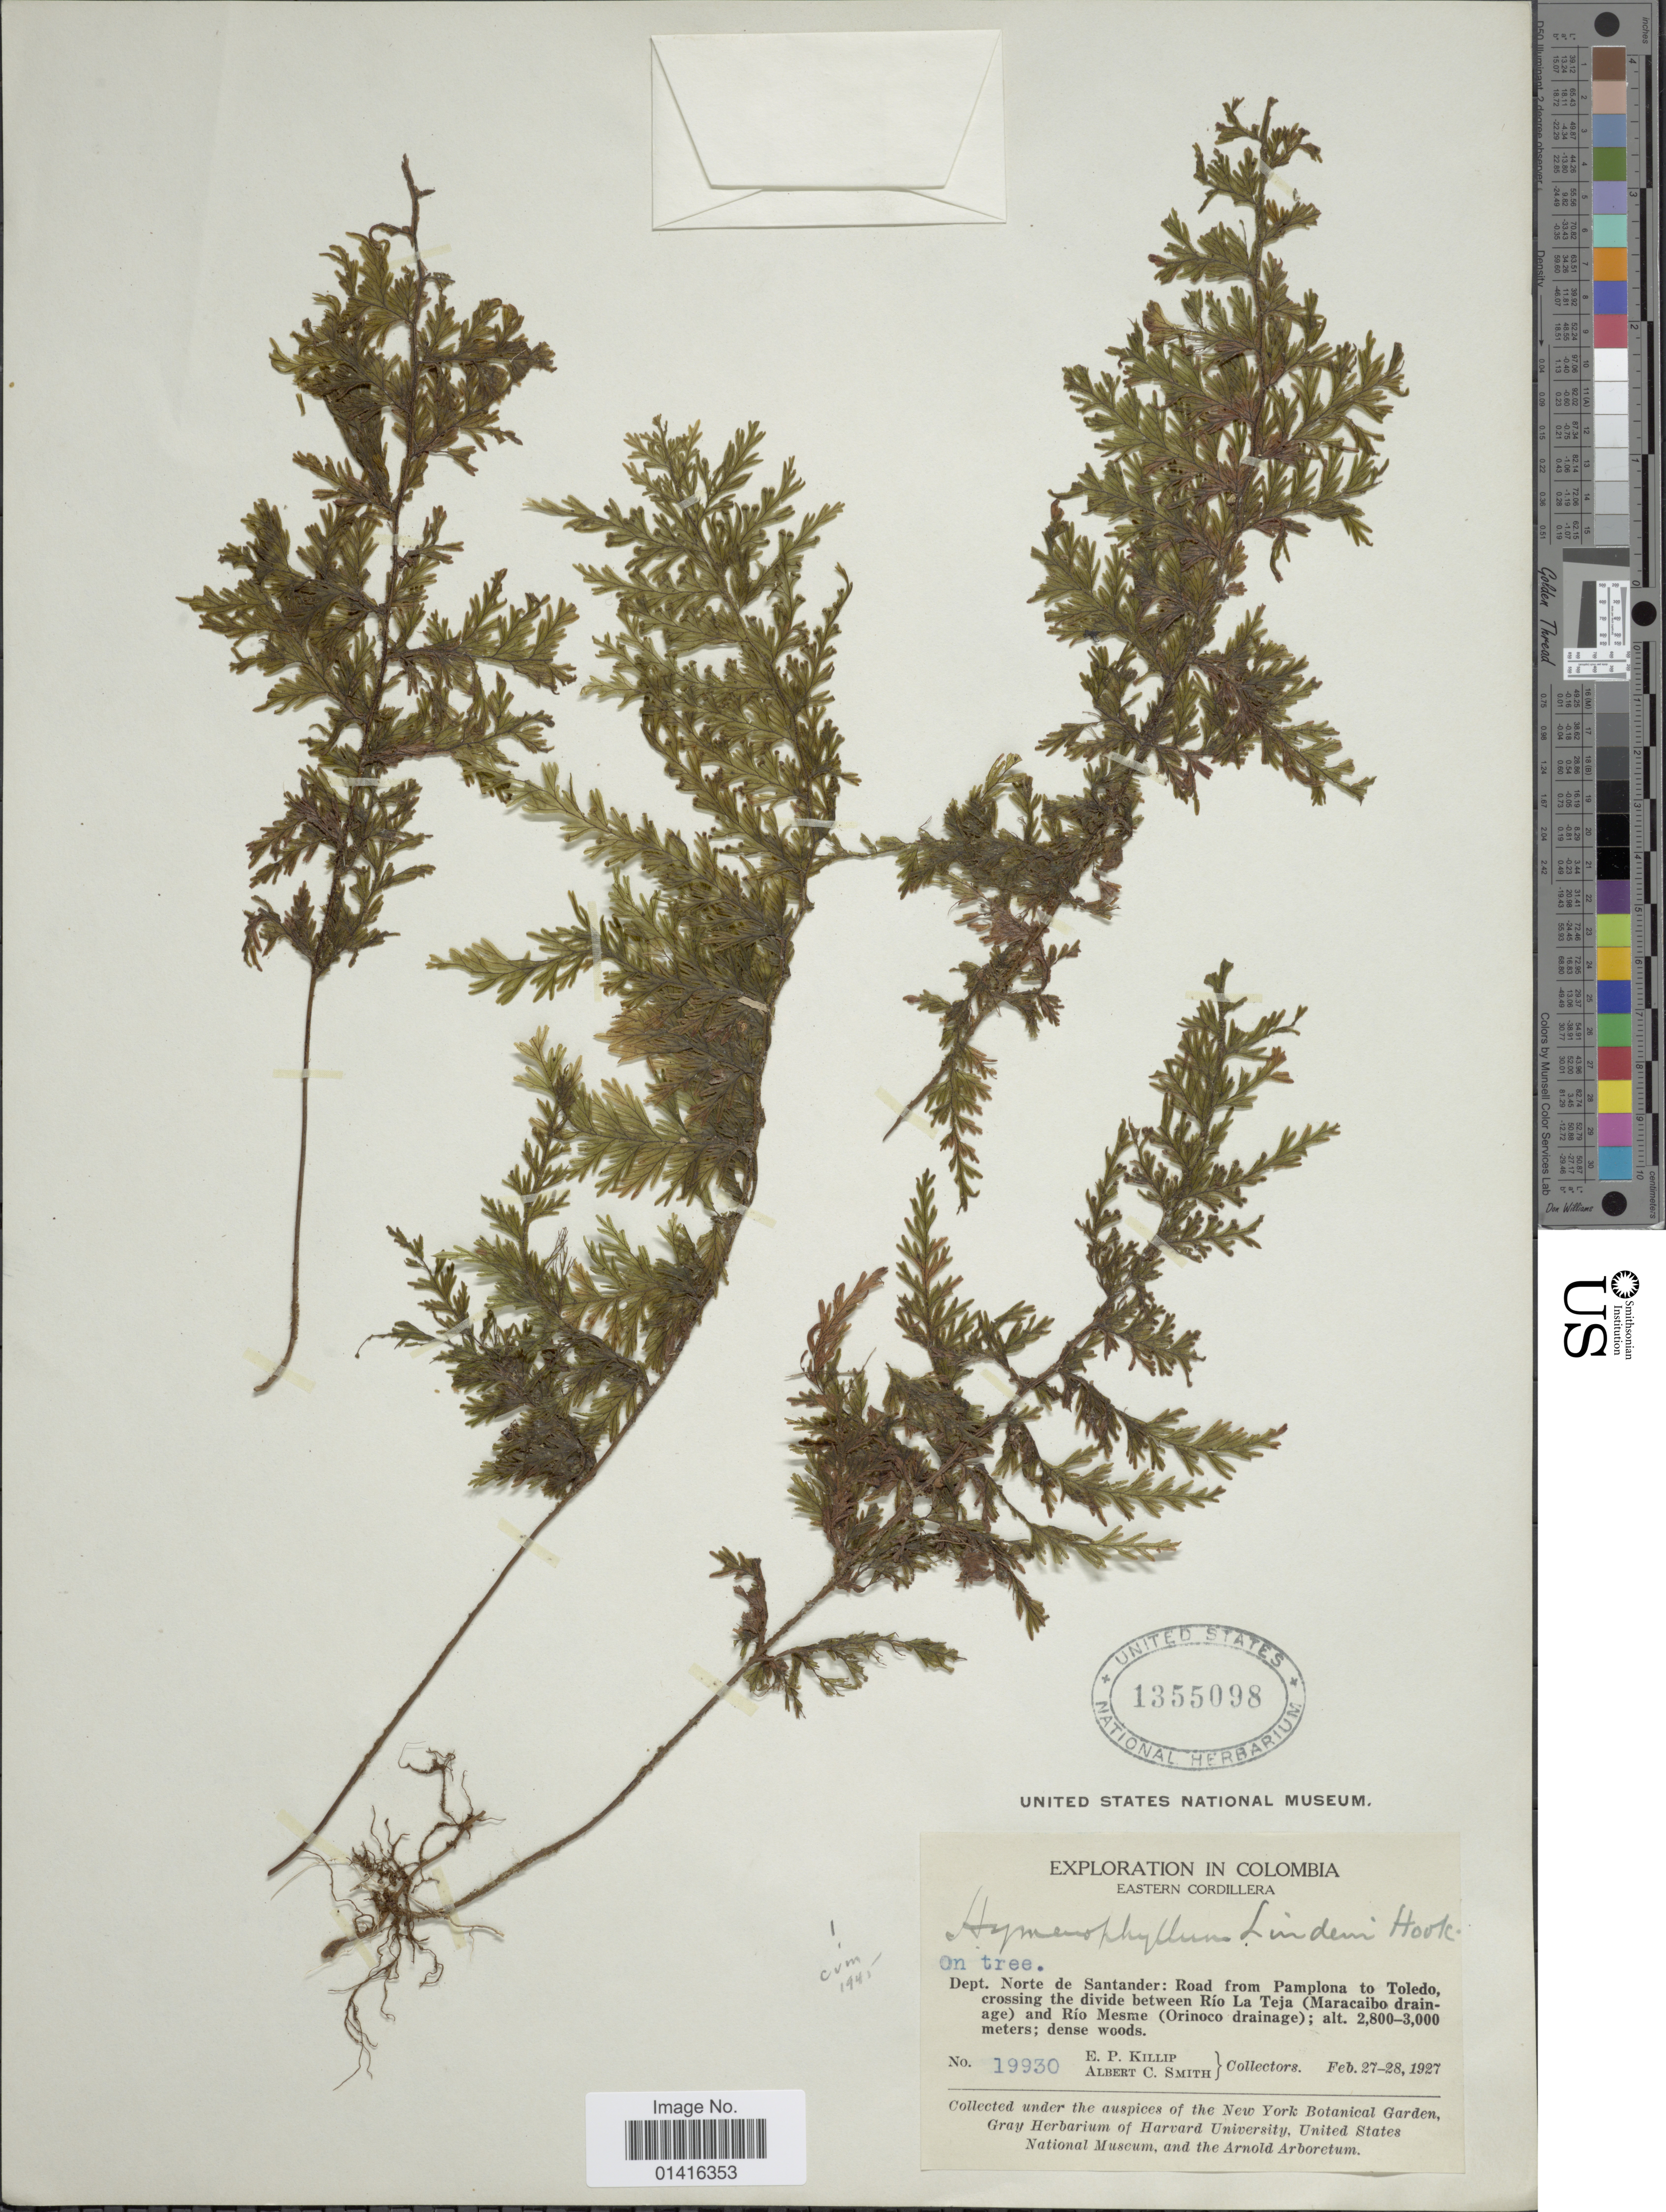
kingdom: Plantae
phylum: Tracheophyta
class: Polypodiopsida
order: Hymenophyllales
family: Hymenophyllaceae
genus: Hymenophyllum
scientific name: Hymenophyllum lindenii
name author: Hook.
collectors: E. P. Killip & A. C. Smith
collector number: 19930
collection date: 1927-02-27/1927-02-28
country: Colombia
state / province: Norte de Santander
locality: Eastern Cordillera. Road from Pamplona to Toledo, crossing the divide between Río La Teja (Maracaibo drainage) and Río Mesme (Orinoco drainage).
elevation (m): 2800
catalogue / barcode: US 1355098